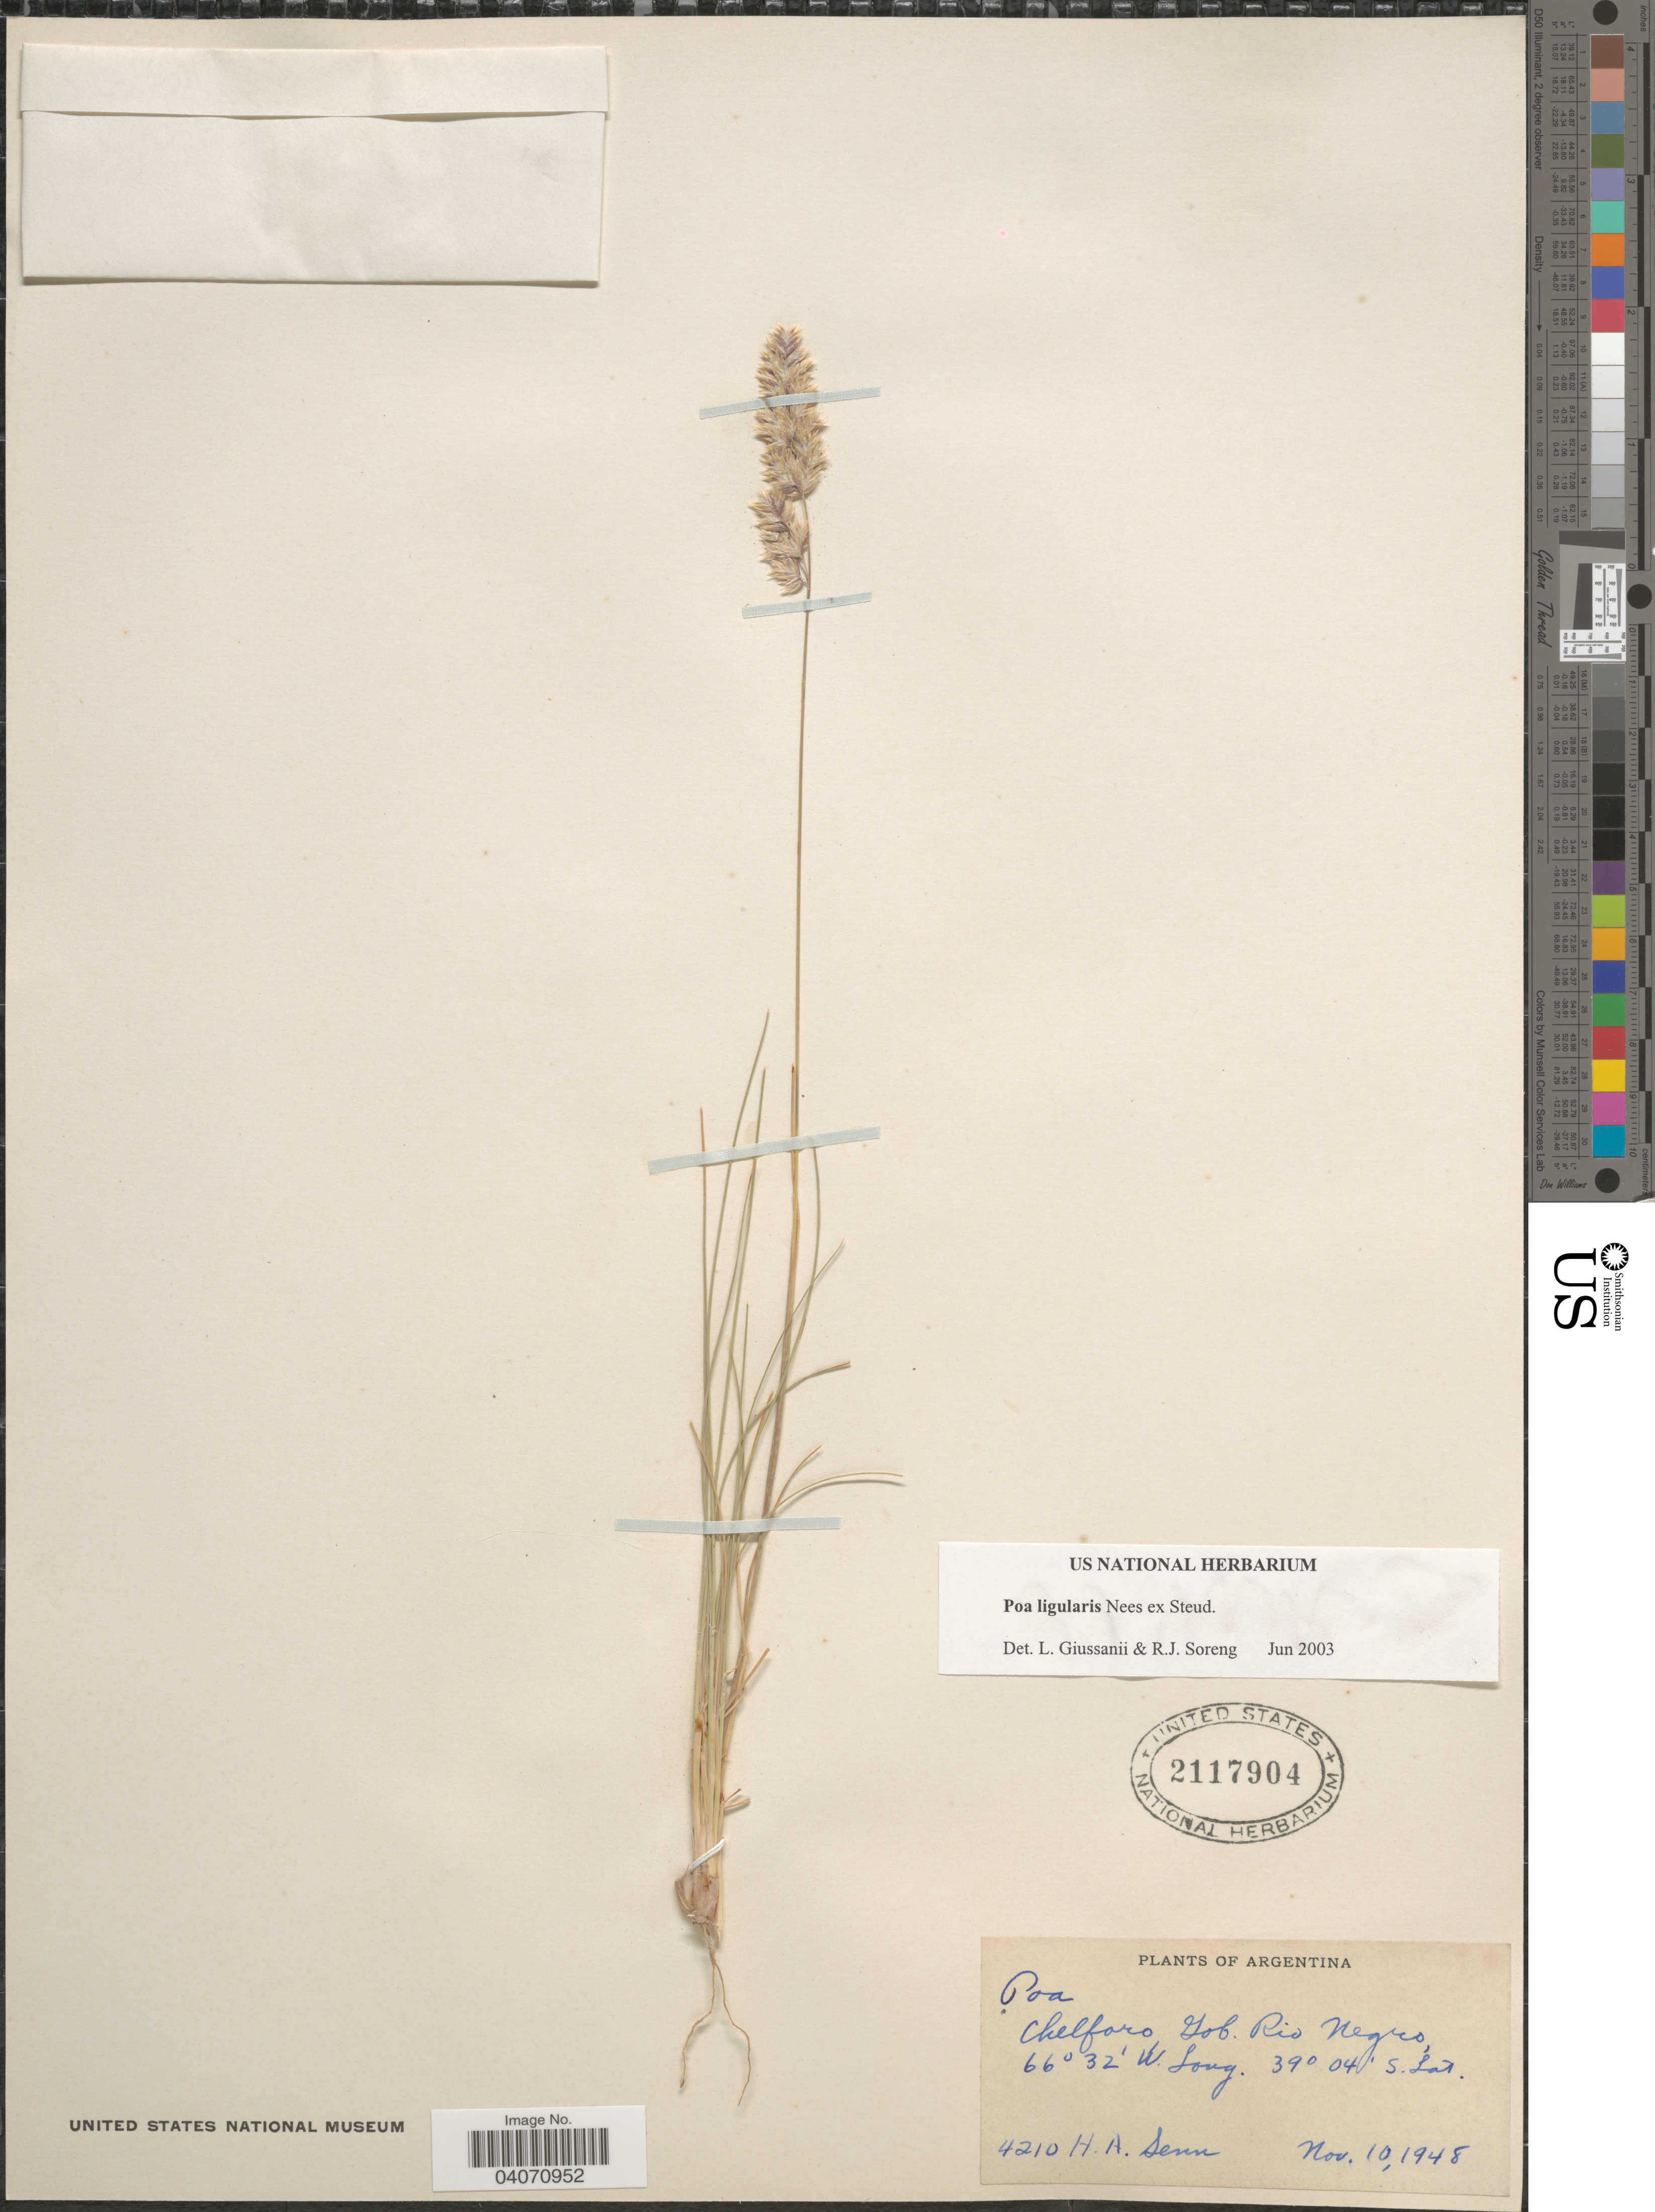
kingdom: Plantae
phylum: Tracheophyta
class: Liliopsida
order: Poales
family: Poaceae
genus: Poa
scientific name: Poa ligularis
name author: Nees ex Steud.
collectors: H. Senn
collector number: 4210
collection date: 1948-11-10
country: Argentina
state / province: Rio Negro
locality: Chelforo.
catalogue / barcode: US 2117904